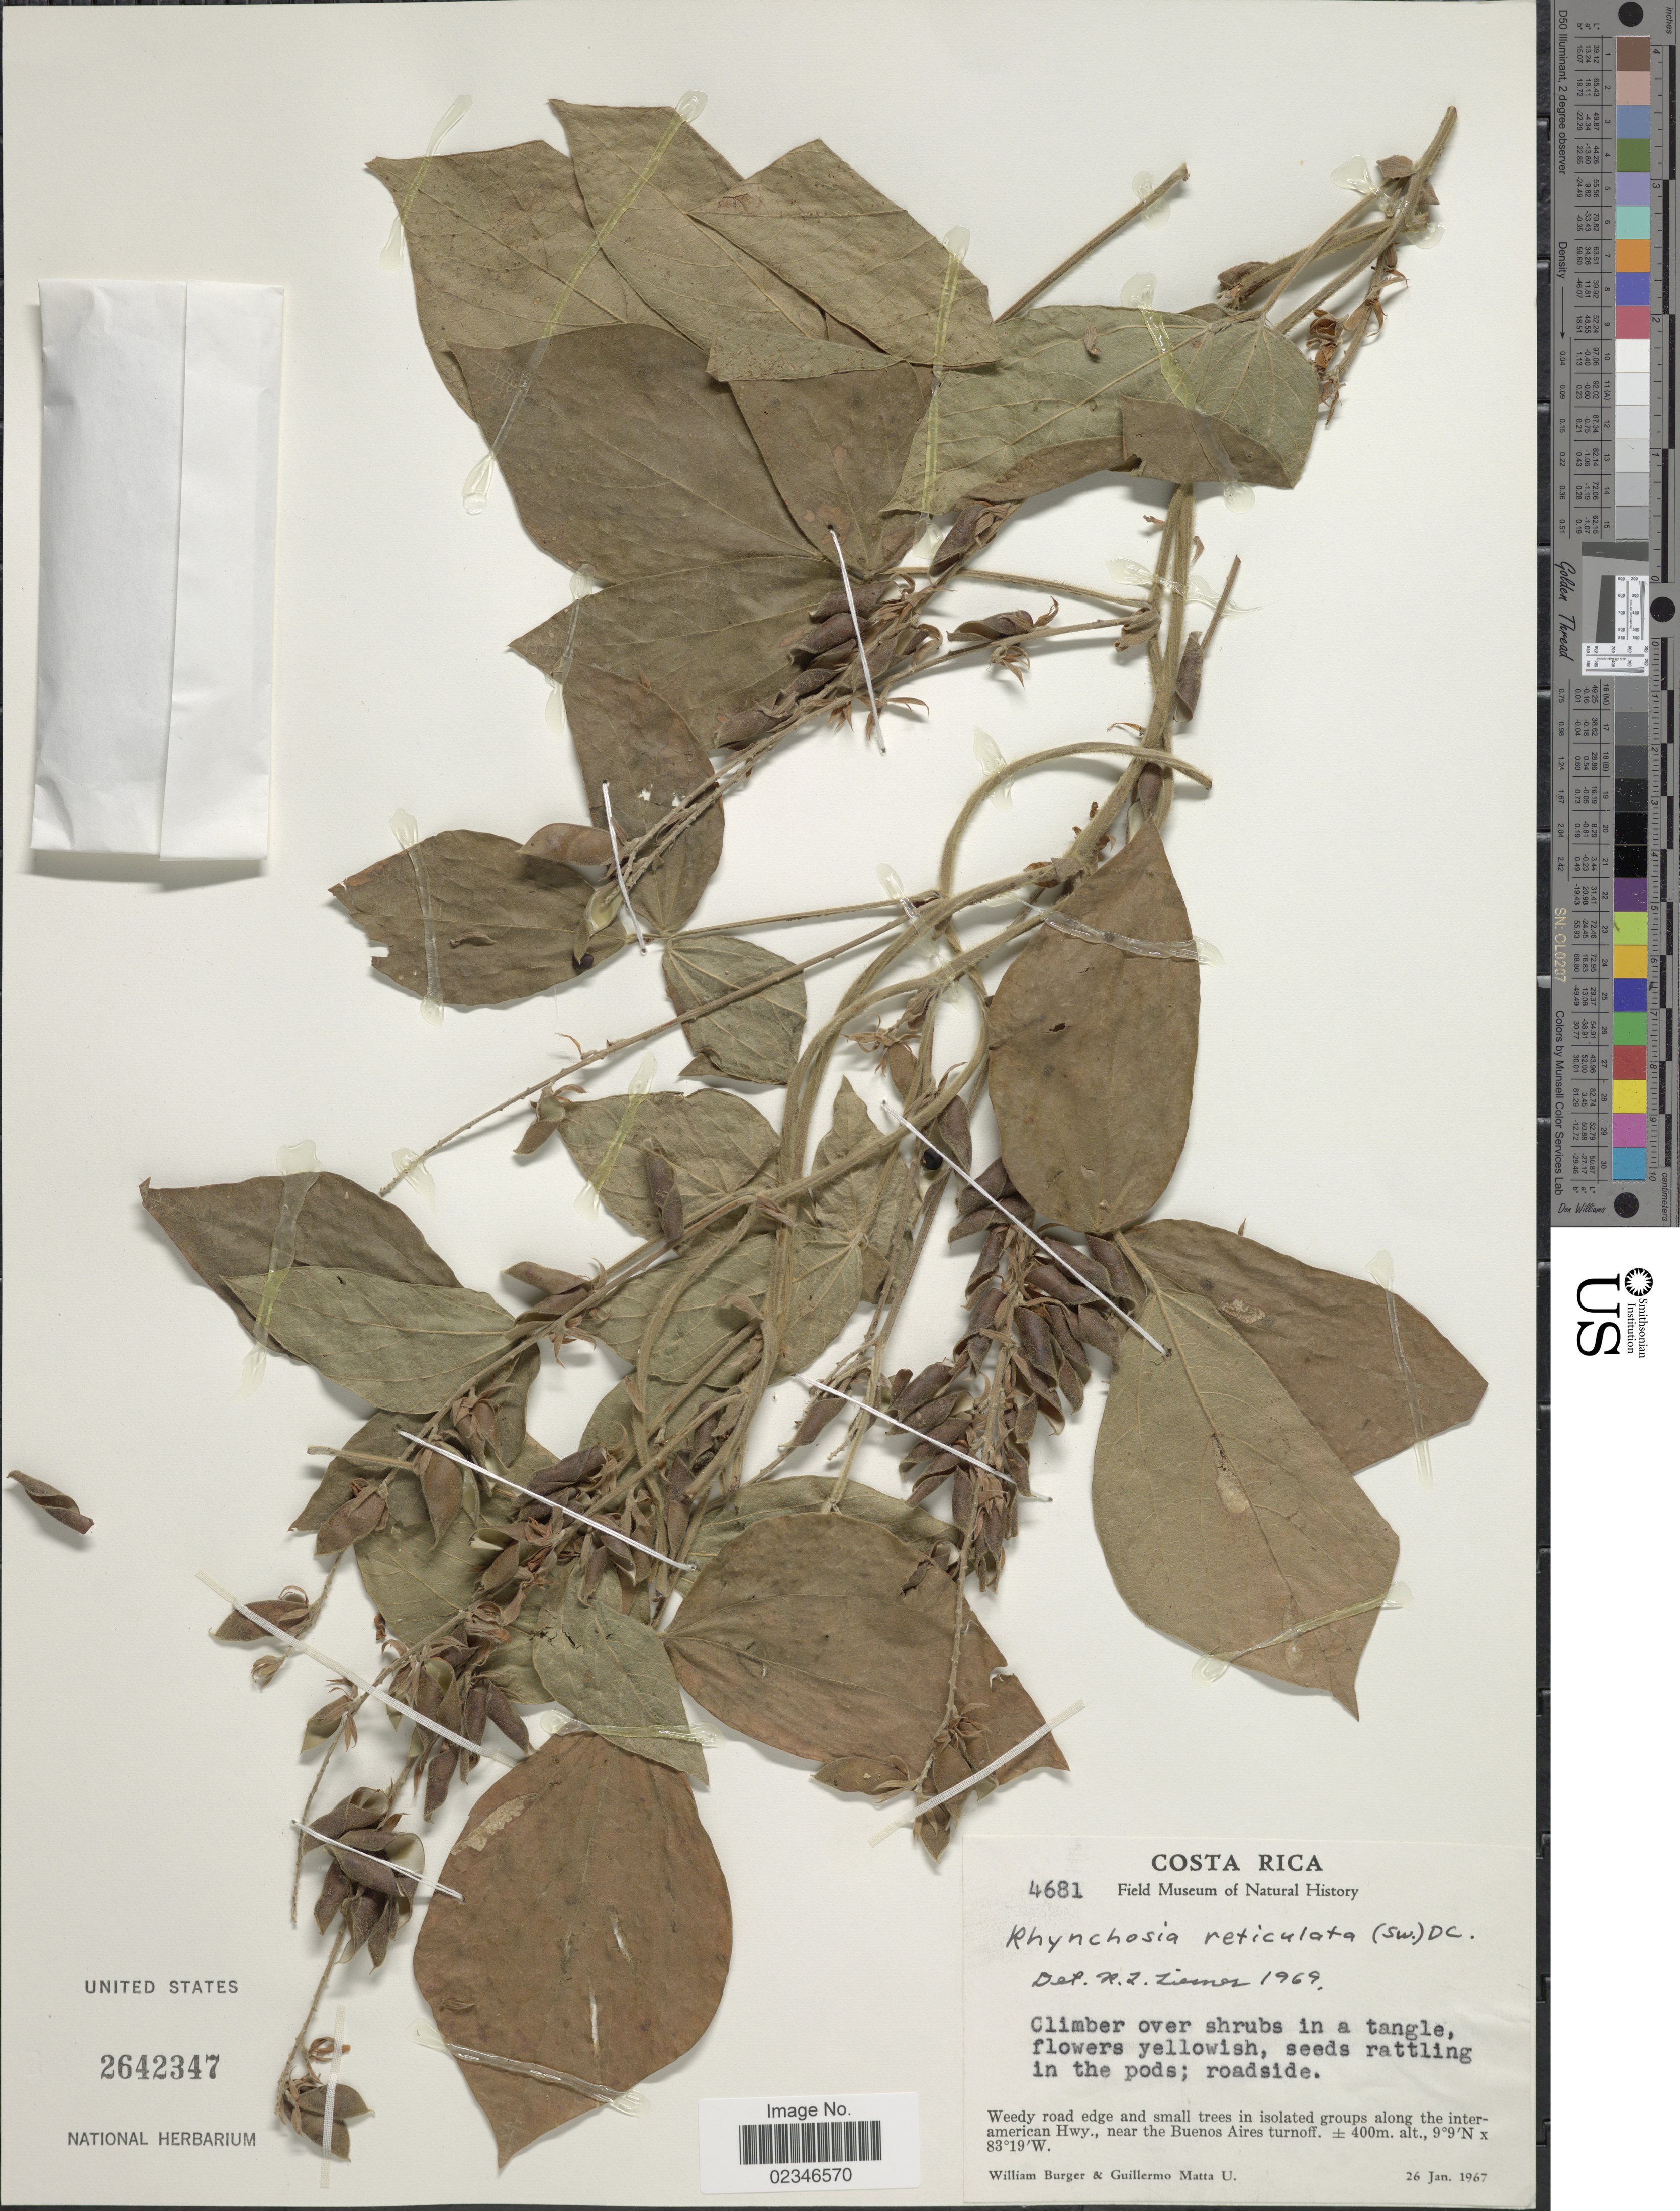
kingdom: Plantae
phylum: Tracheophyta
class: Magnoliopsida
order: Fabales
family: Fabaceae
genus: Rhynchosia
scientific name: Rhynchosia reticulata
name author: (Sw.) DC.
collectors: W. Burger & G. Matta U.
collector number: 4681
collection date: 1967-01-26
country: Costa Rica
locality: Along the interamerican Hwy., near the Buenos Aires turnoff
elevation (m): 400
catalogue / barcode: US 2642347